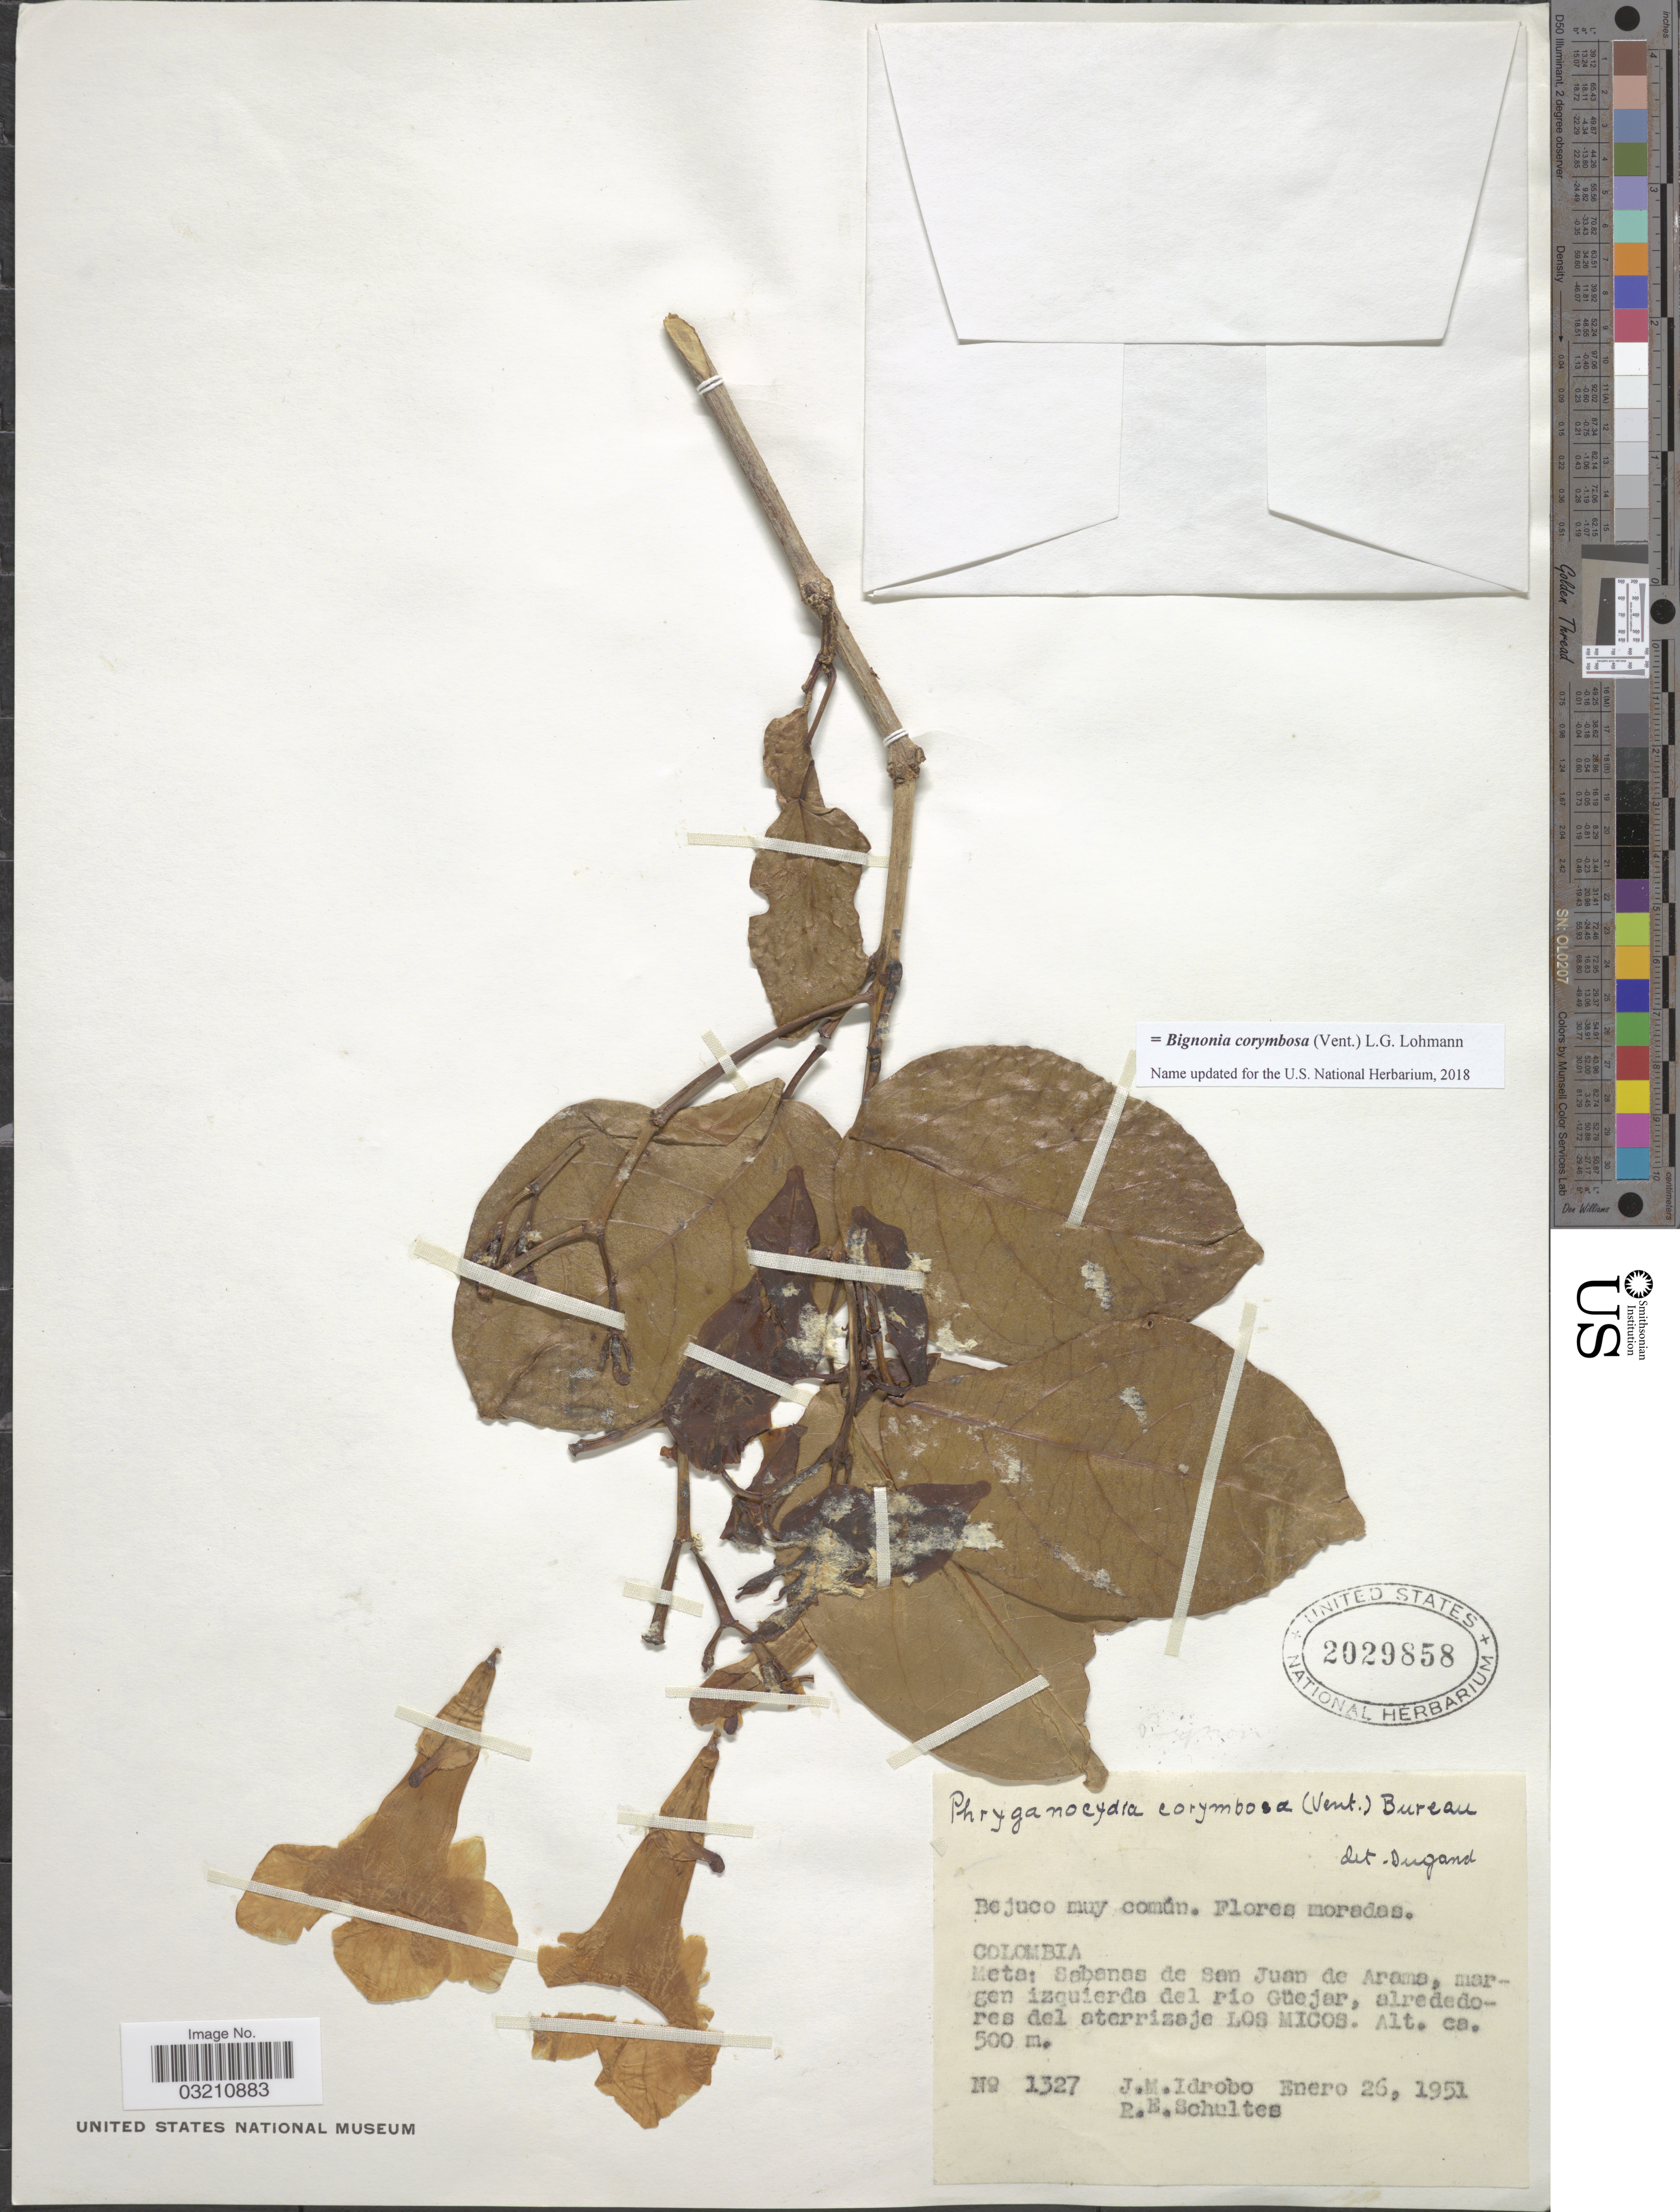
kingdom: Plantae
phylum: Tracheophyta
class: Magnoliopsida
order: Lamiales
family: Bignoniaceae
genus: Bignonia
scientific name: Bignonia corymbosa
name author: (Vent.) L.G. Lohmann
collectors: J. M. Idrobo & R. E. Schultes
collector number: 1327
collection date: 1951-01-26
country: Colombia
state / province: Meta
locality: Sabanas de San Juan de Arama, margen izquierda del río Güejar, alrededores del aterrizaje Los Micos.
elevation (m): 500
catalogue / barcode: US 2029858